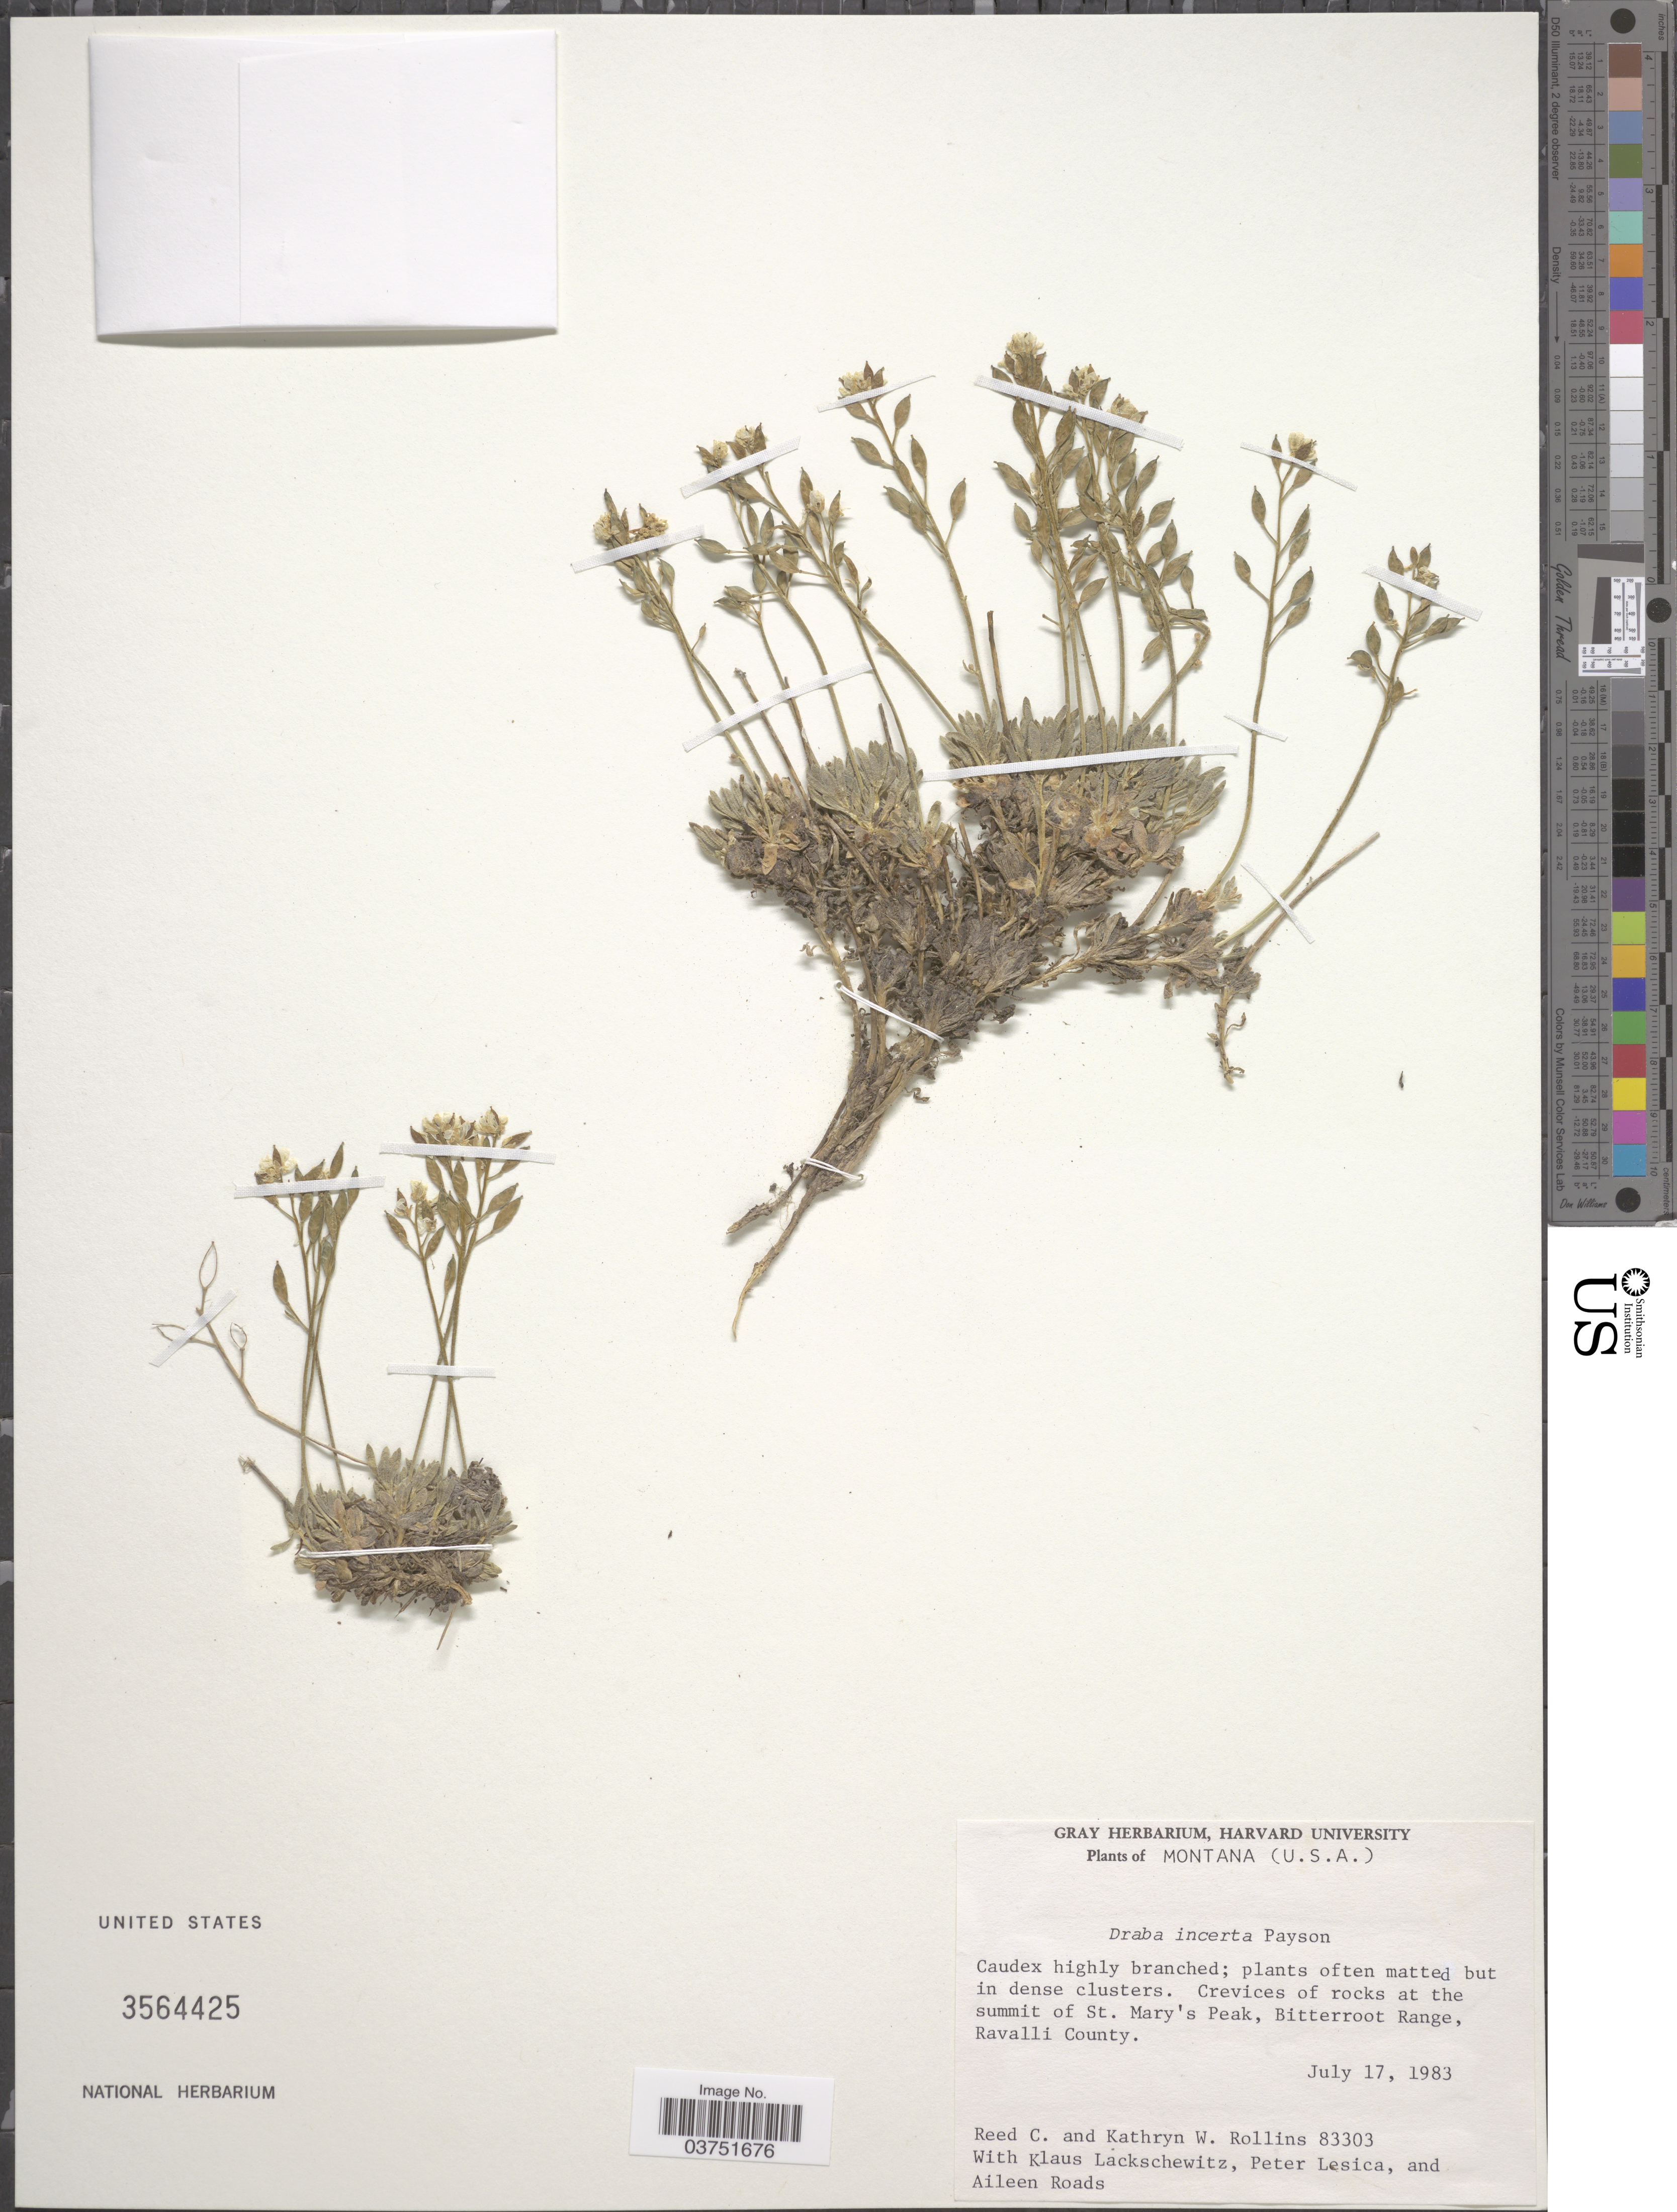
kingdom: Plantae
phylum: Tracheophyta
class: Magnoliopsida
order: Brassicales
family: Brassicaceae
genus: Draba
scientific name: Draba incerta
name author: Payson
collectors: R. C. Rollins, K. W. Rollins, K. Lackschewitz, P. Lesica & A. Roads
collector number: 83303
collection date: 1983-07-17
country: United States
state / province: Montana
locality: Crevices of rocks at the summit of St. Mary's Peak, Bitterroot Range, Ravalli County.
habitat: crevices of rocks at summit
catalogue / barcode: US 3564425